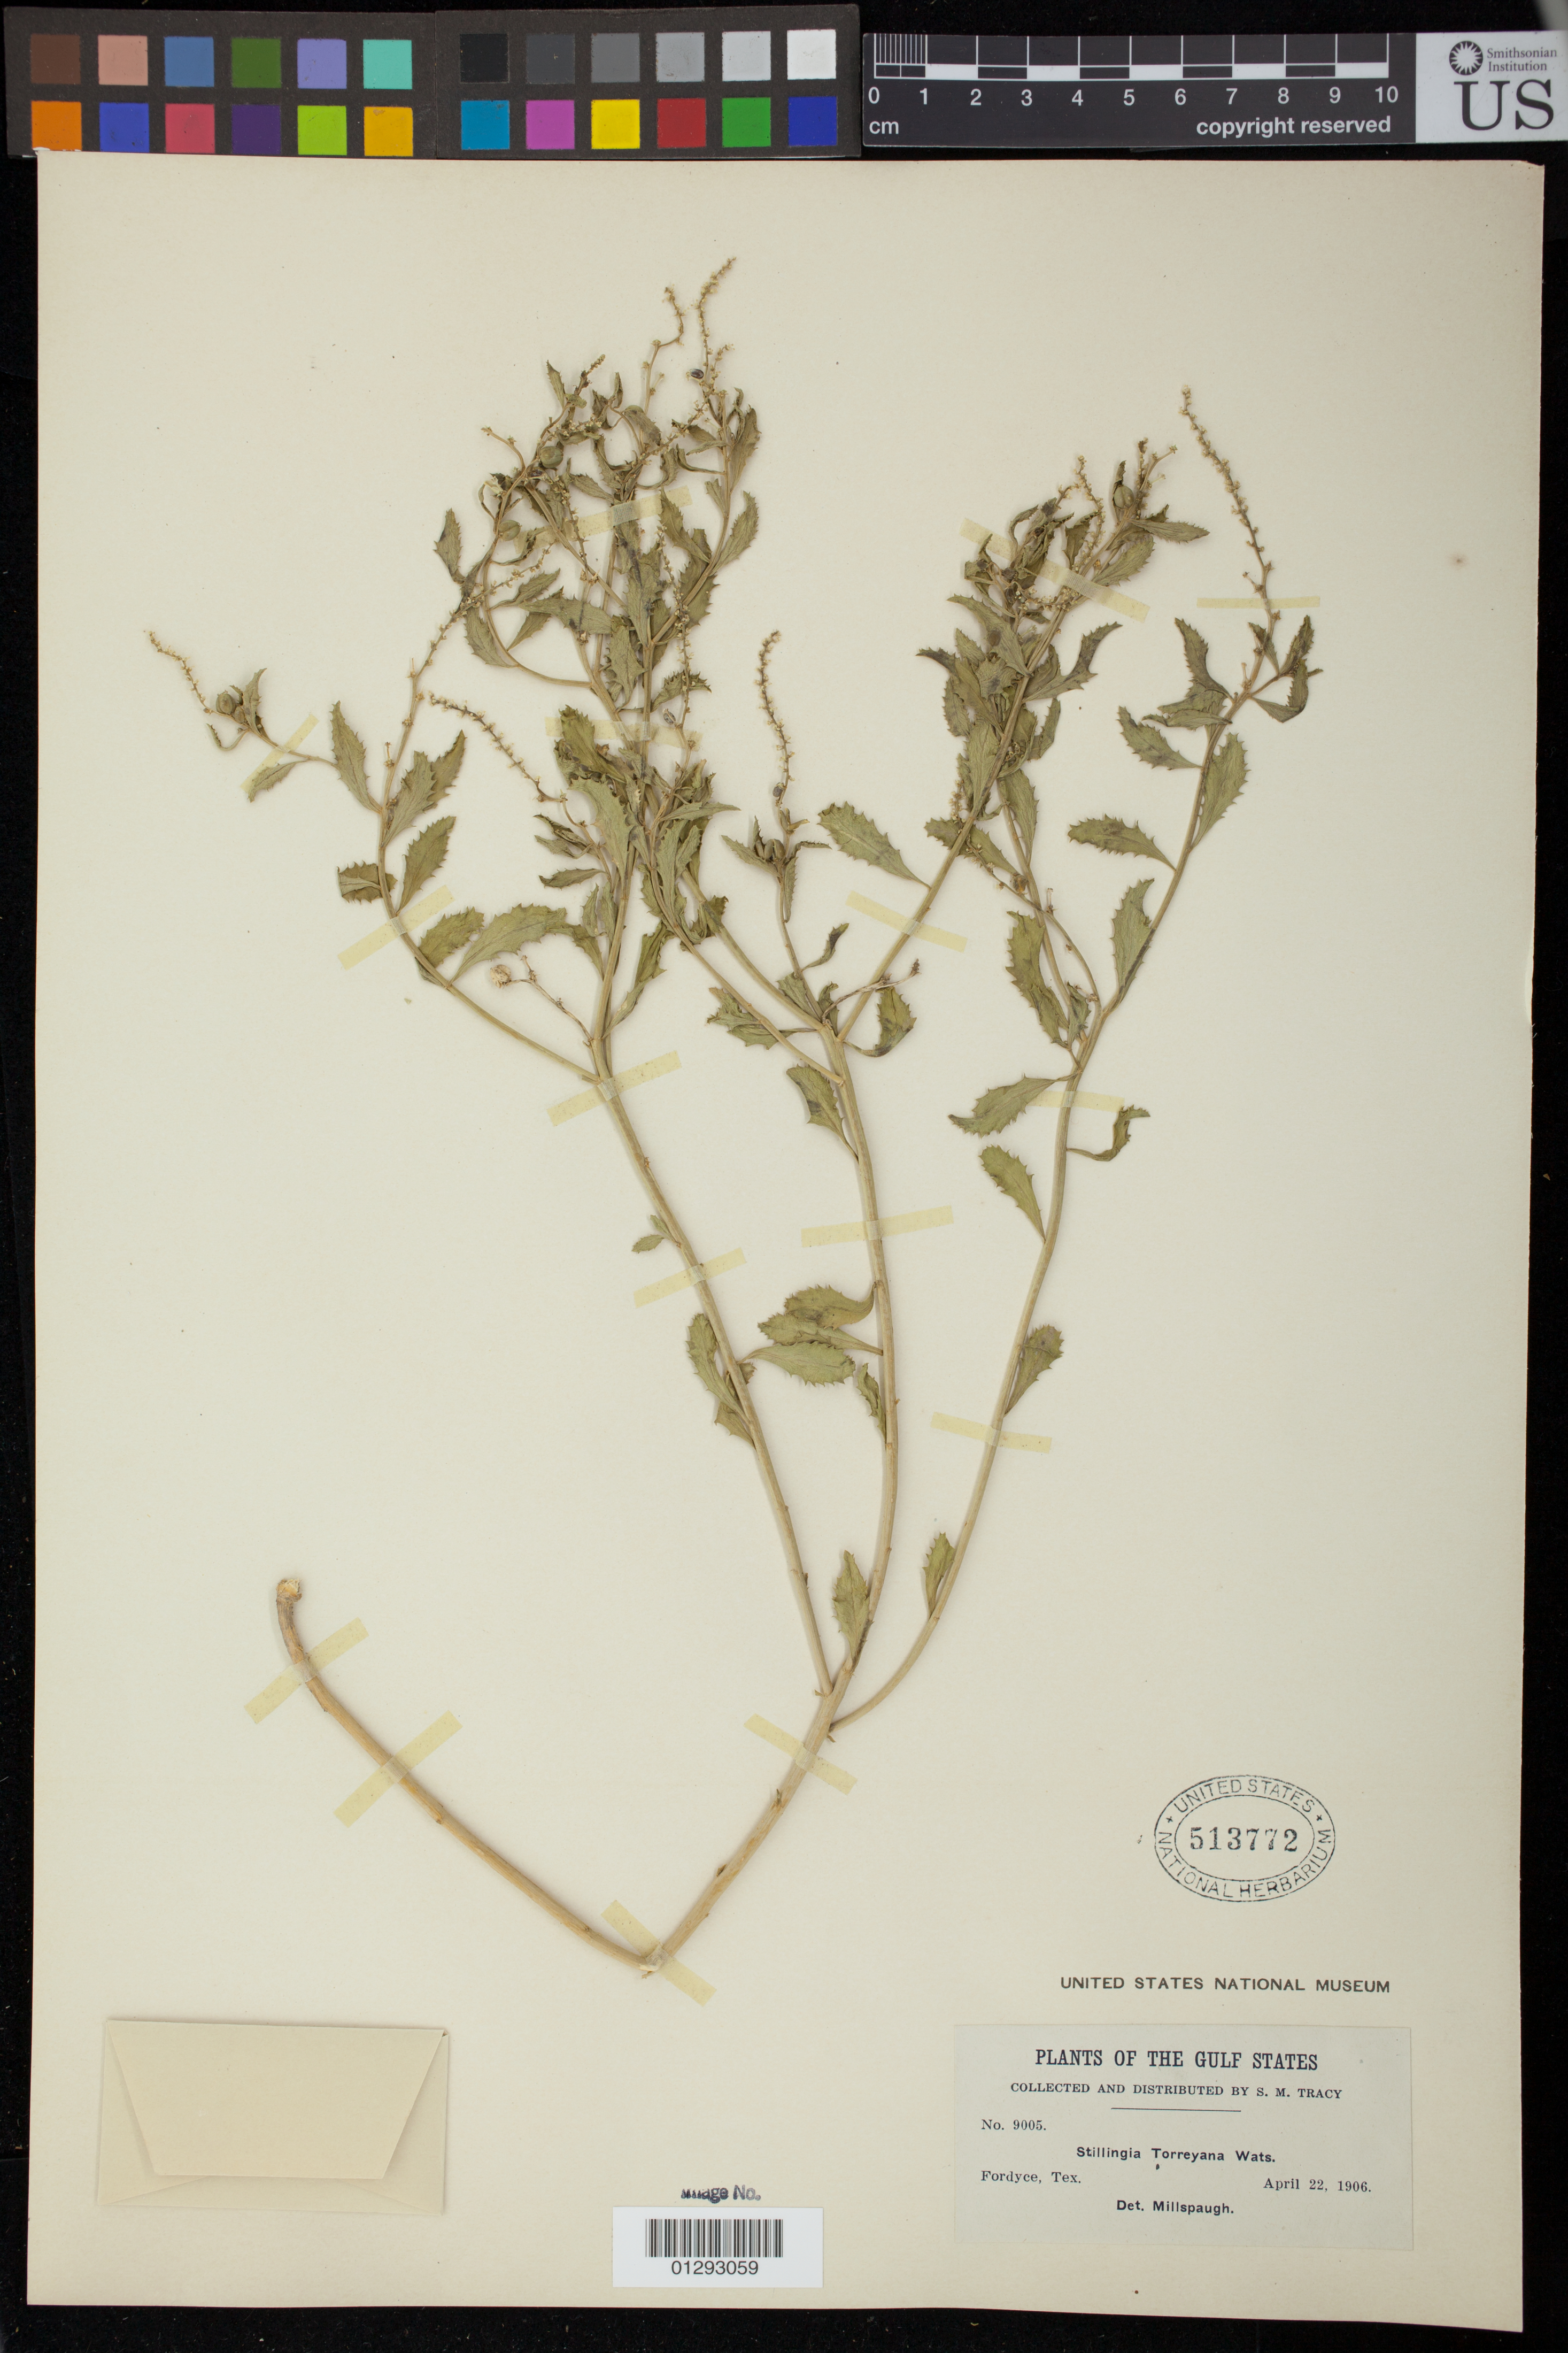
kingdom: Plantae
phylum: Tracheophyta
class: Magnoliopsida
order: Malpighiales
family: Euphorbiaceae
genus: Stillingia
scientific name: Stillingia treculiana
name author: (Müll. Arg.) I.M. Johnst.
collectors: S. M. Tracy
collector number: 9005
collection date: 1906-04-22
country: United States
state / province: Texas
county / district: Hidalgo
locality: Fordyce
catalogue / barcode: US 513772